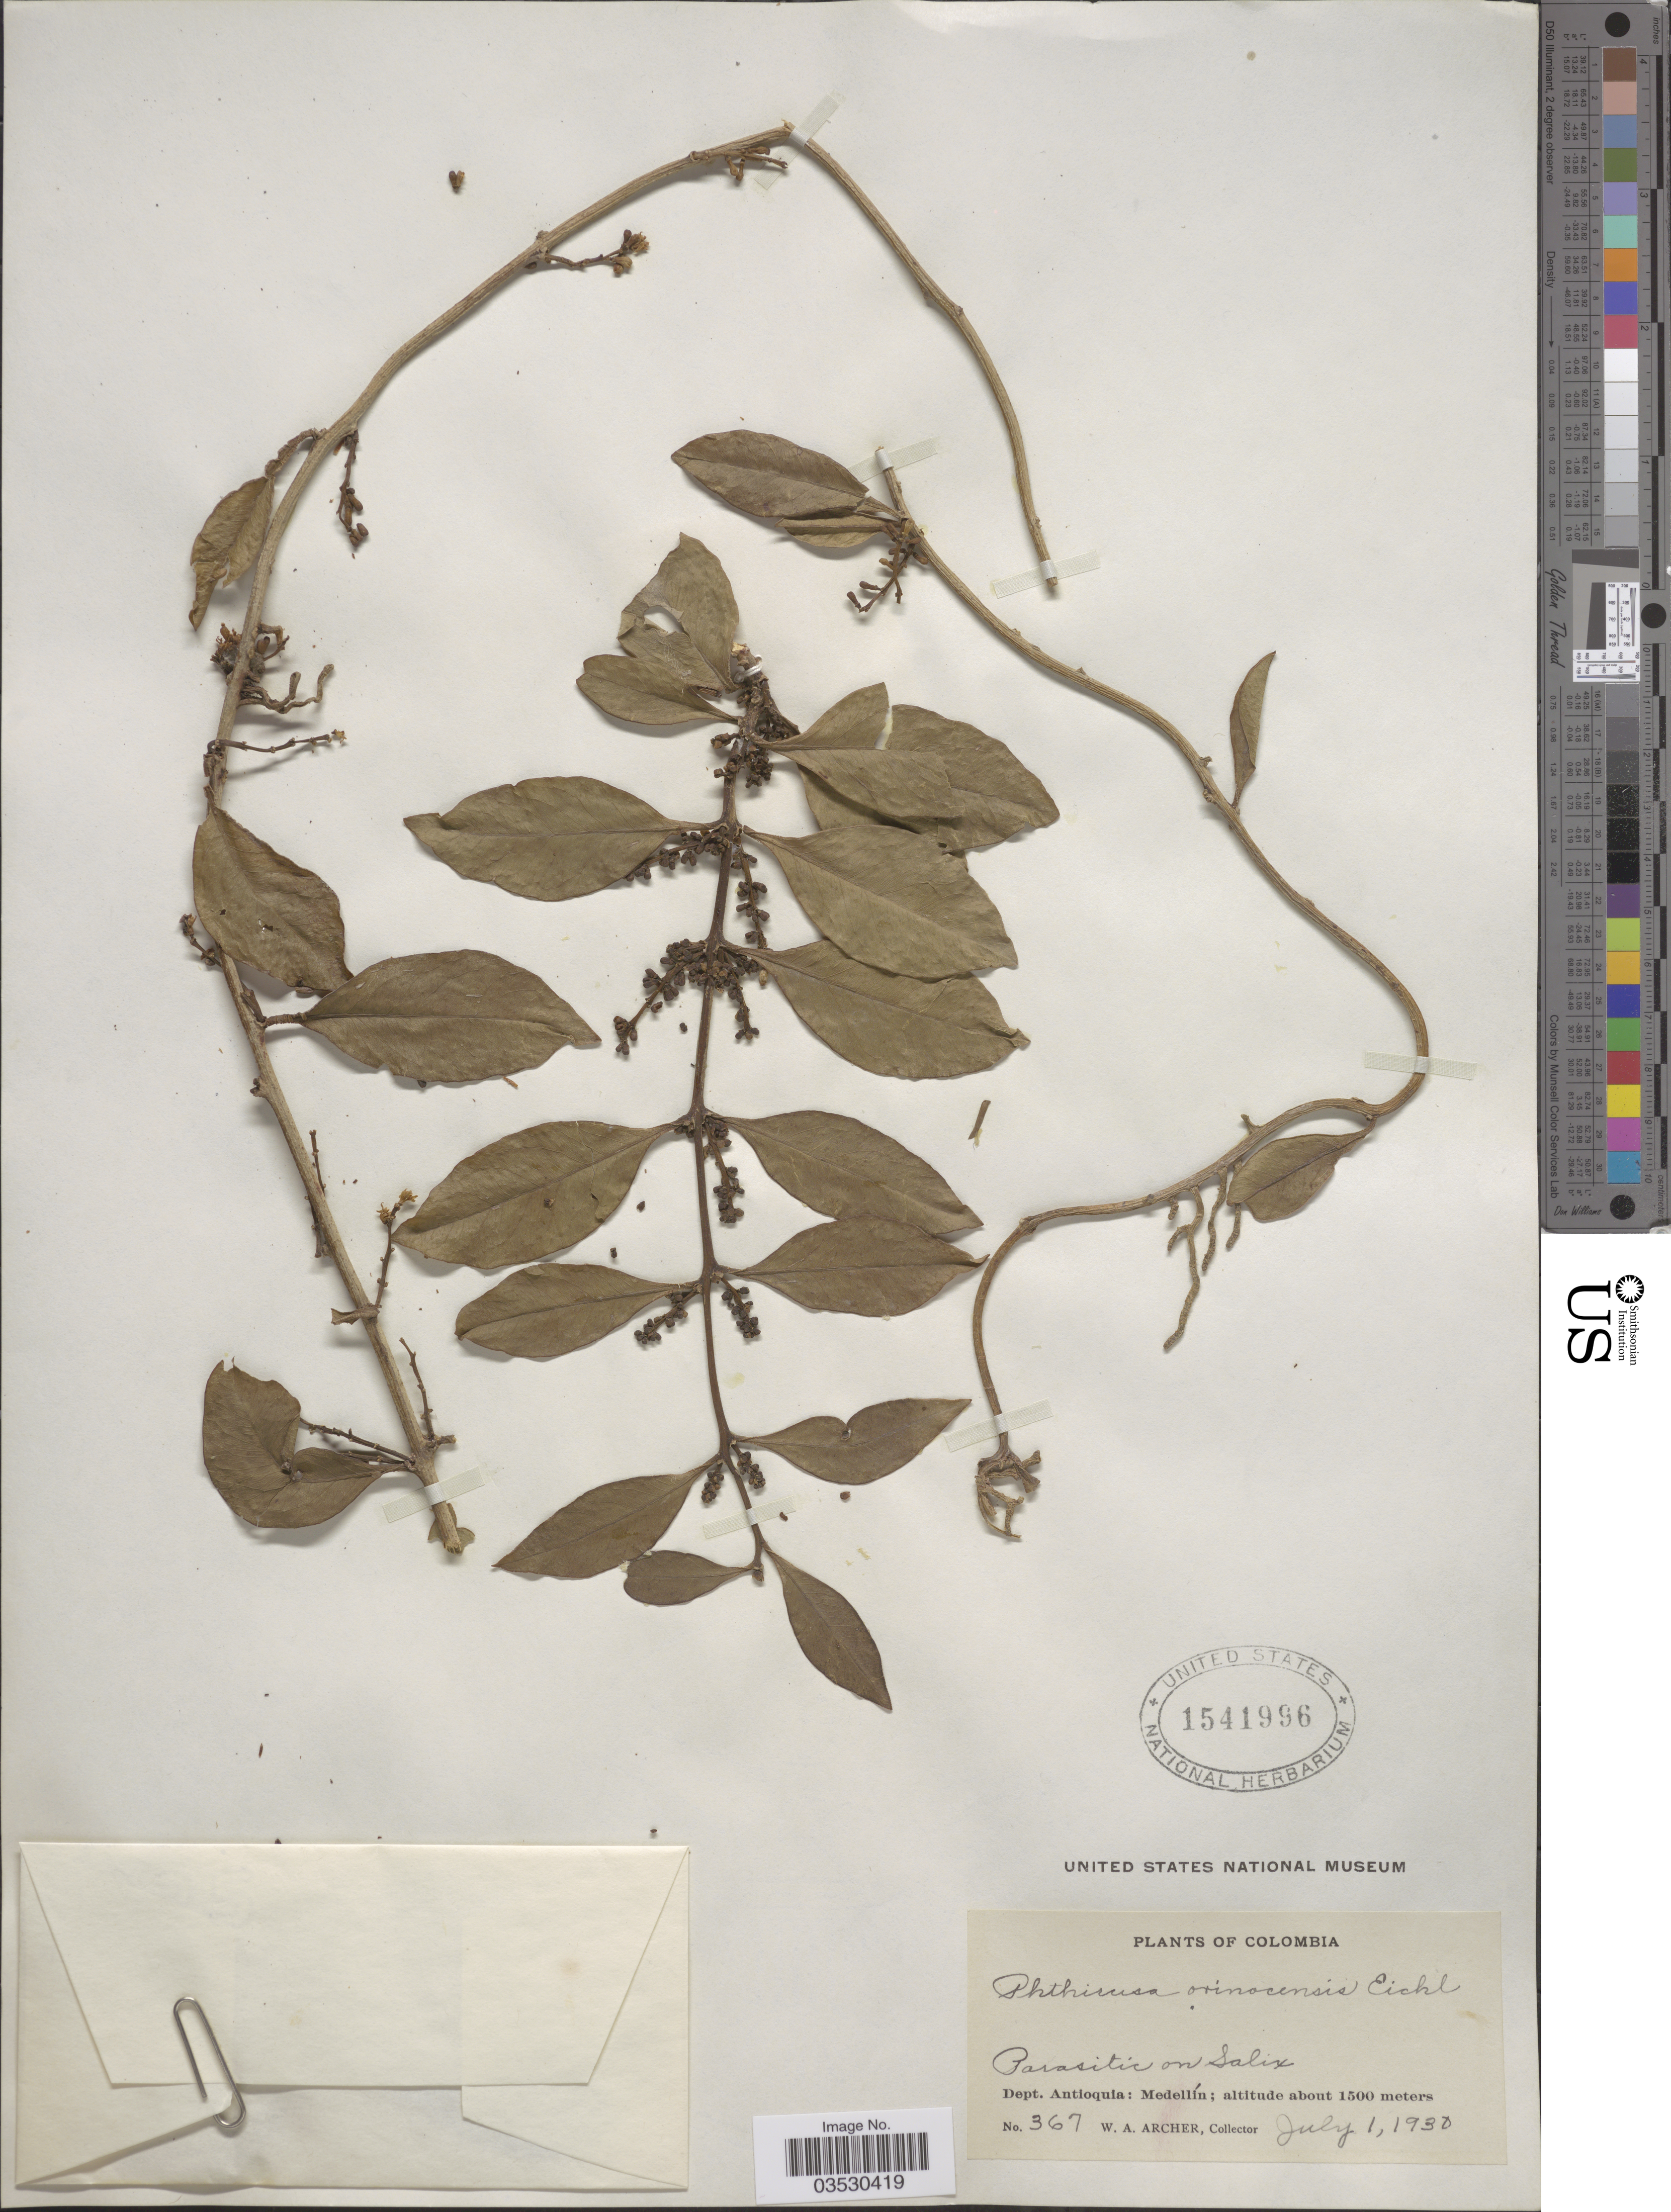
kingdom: Plantae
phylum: Tracheophyta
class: Magnoliopsida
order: Santalales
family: Loranthaceae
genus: Struthanthus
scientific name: Struthanthus orinocensis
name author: (Spreng.) G. Don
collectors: W. Archer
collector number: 367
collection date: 1930-07-01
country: Colombia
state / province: Antioquia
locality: Dept. Antioquia:Medellín.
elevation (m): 1500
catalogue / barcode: US 1541996